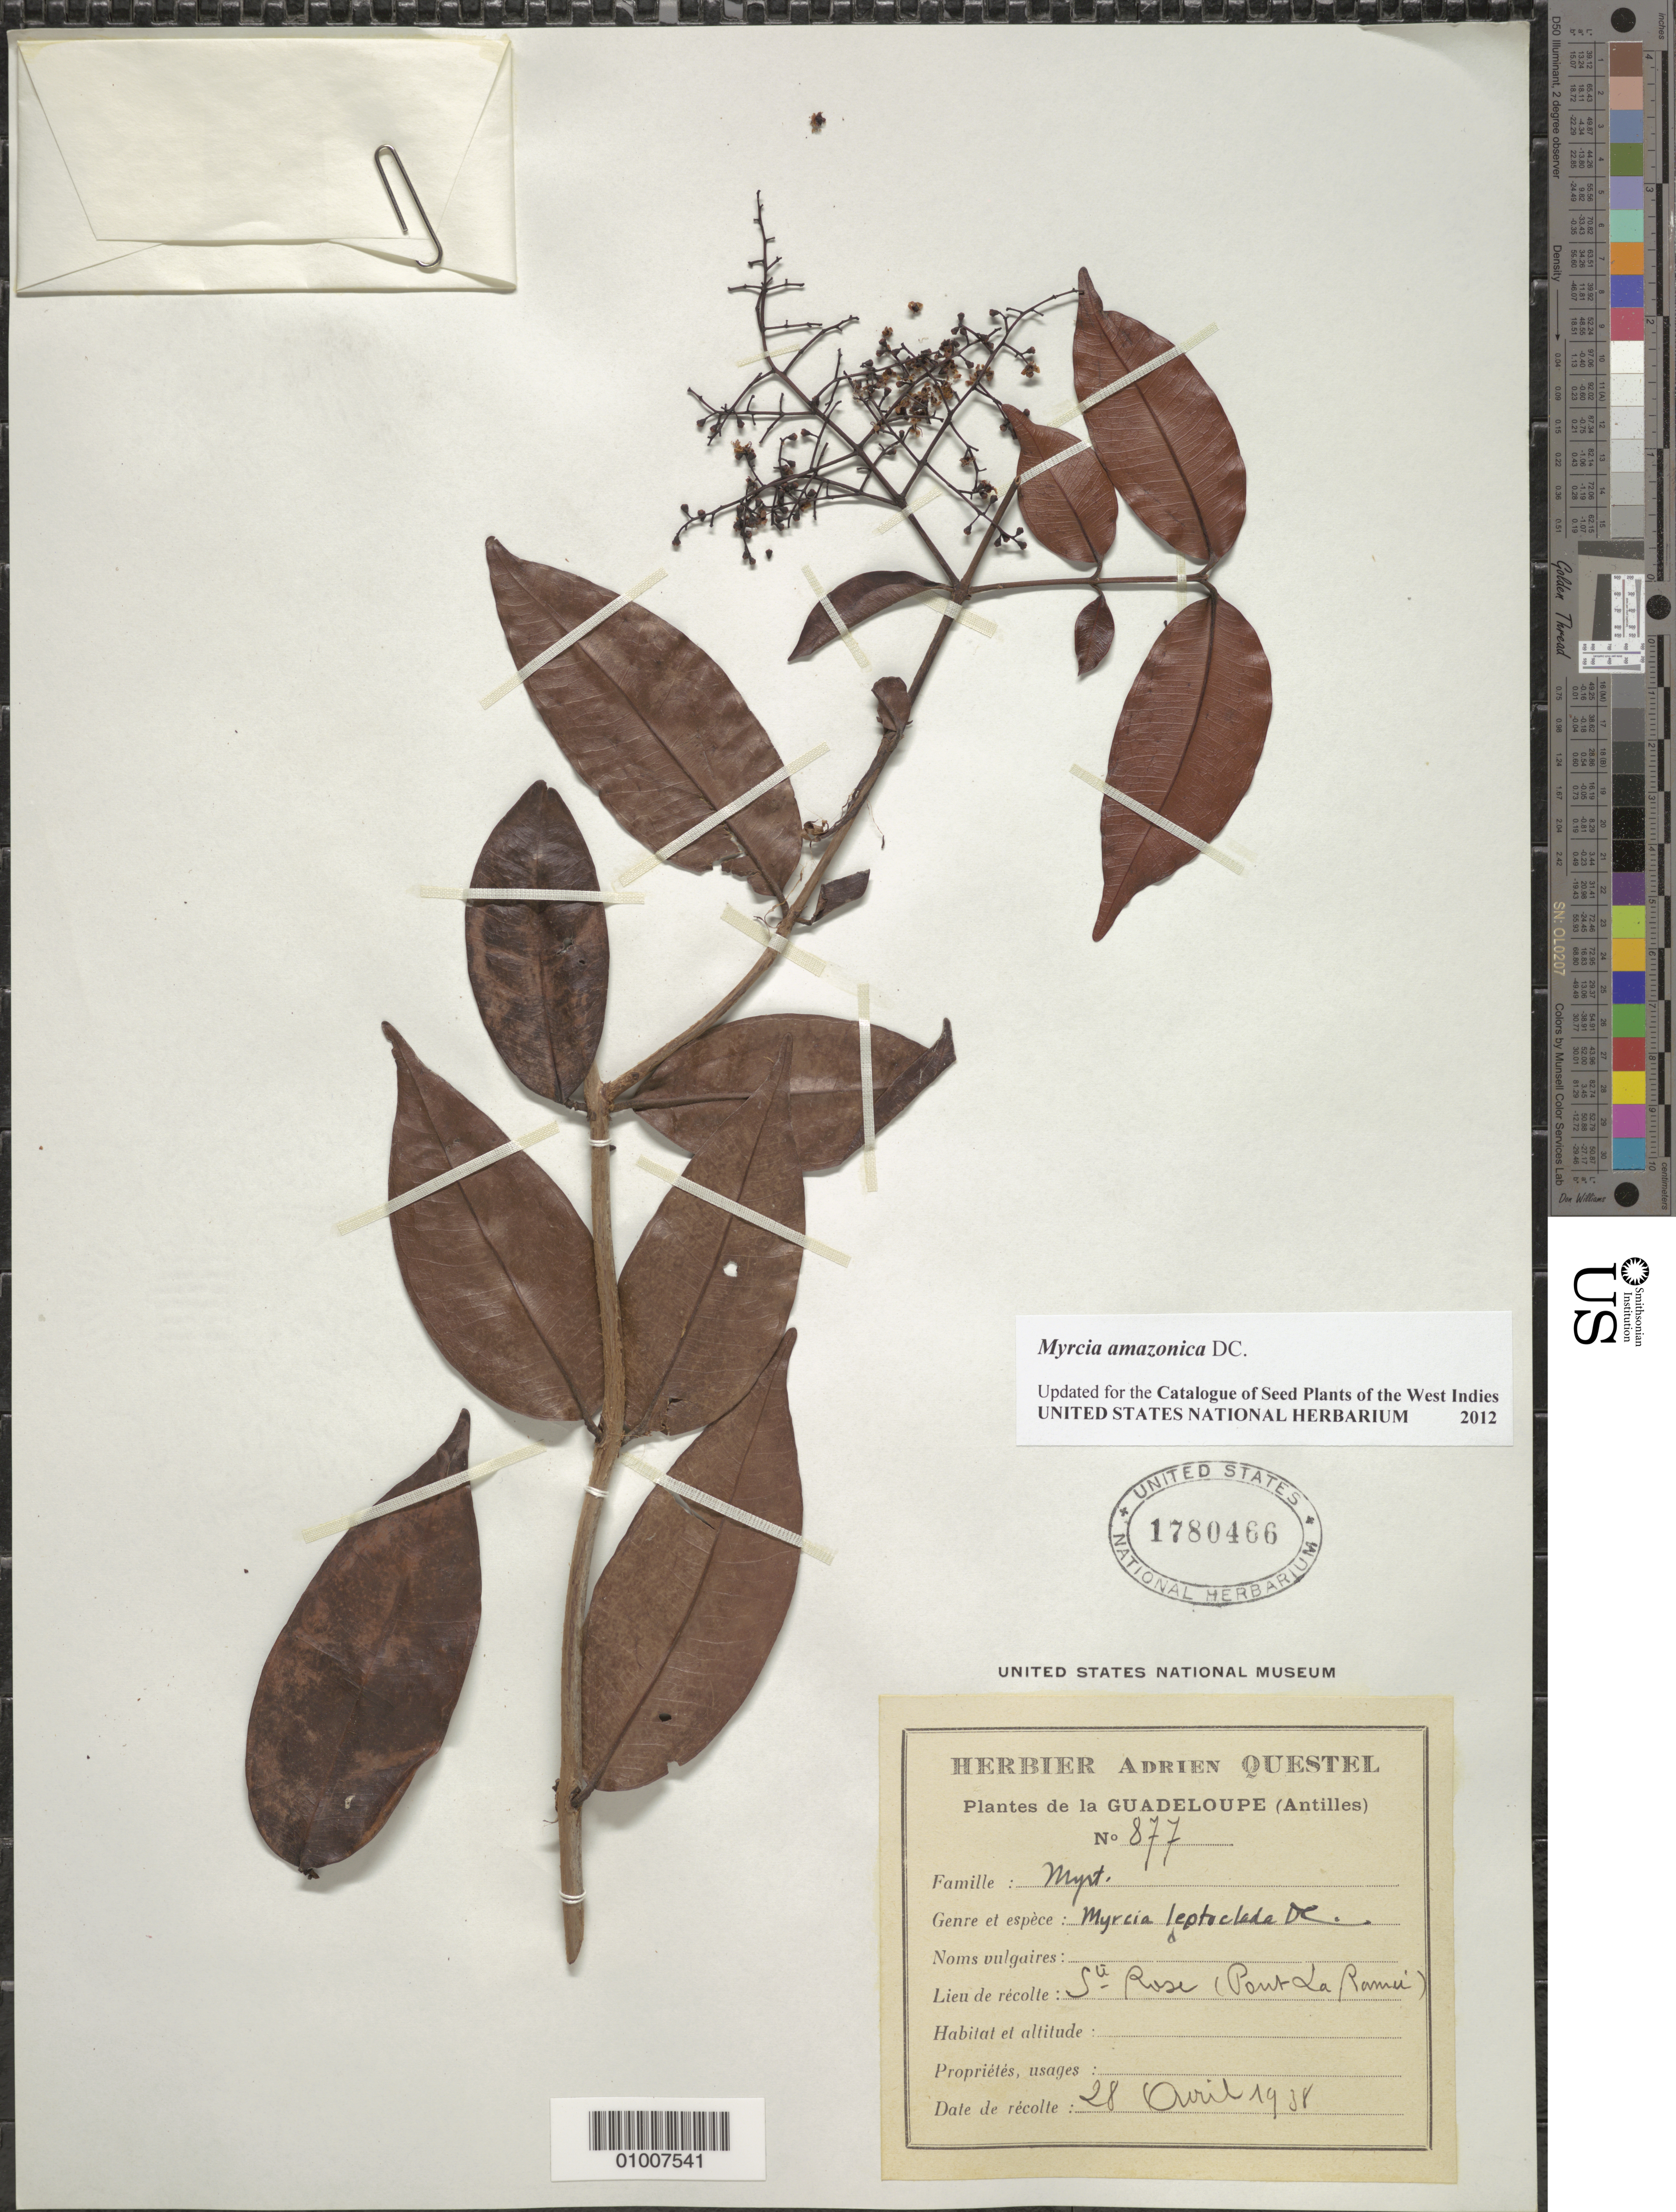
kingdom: Plantae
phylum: Tracheophyta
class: Magnoliopsida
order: Myrtales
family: Myrtaceae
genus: Myrcia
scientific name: Myrcia amazonica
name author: DC.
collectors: A. Questel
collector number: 877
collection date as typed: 28 Apr 1938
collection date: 1938-04-28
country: Guadeloupe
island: Basse Terre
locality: St. Rose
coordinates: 0 N, 0 E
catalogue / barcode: US 1780466